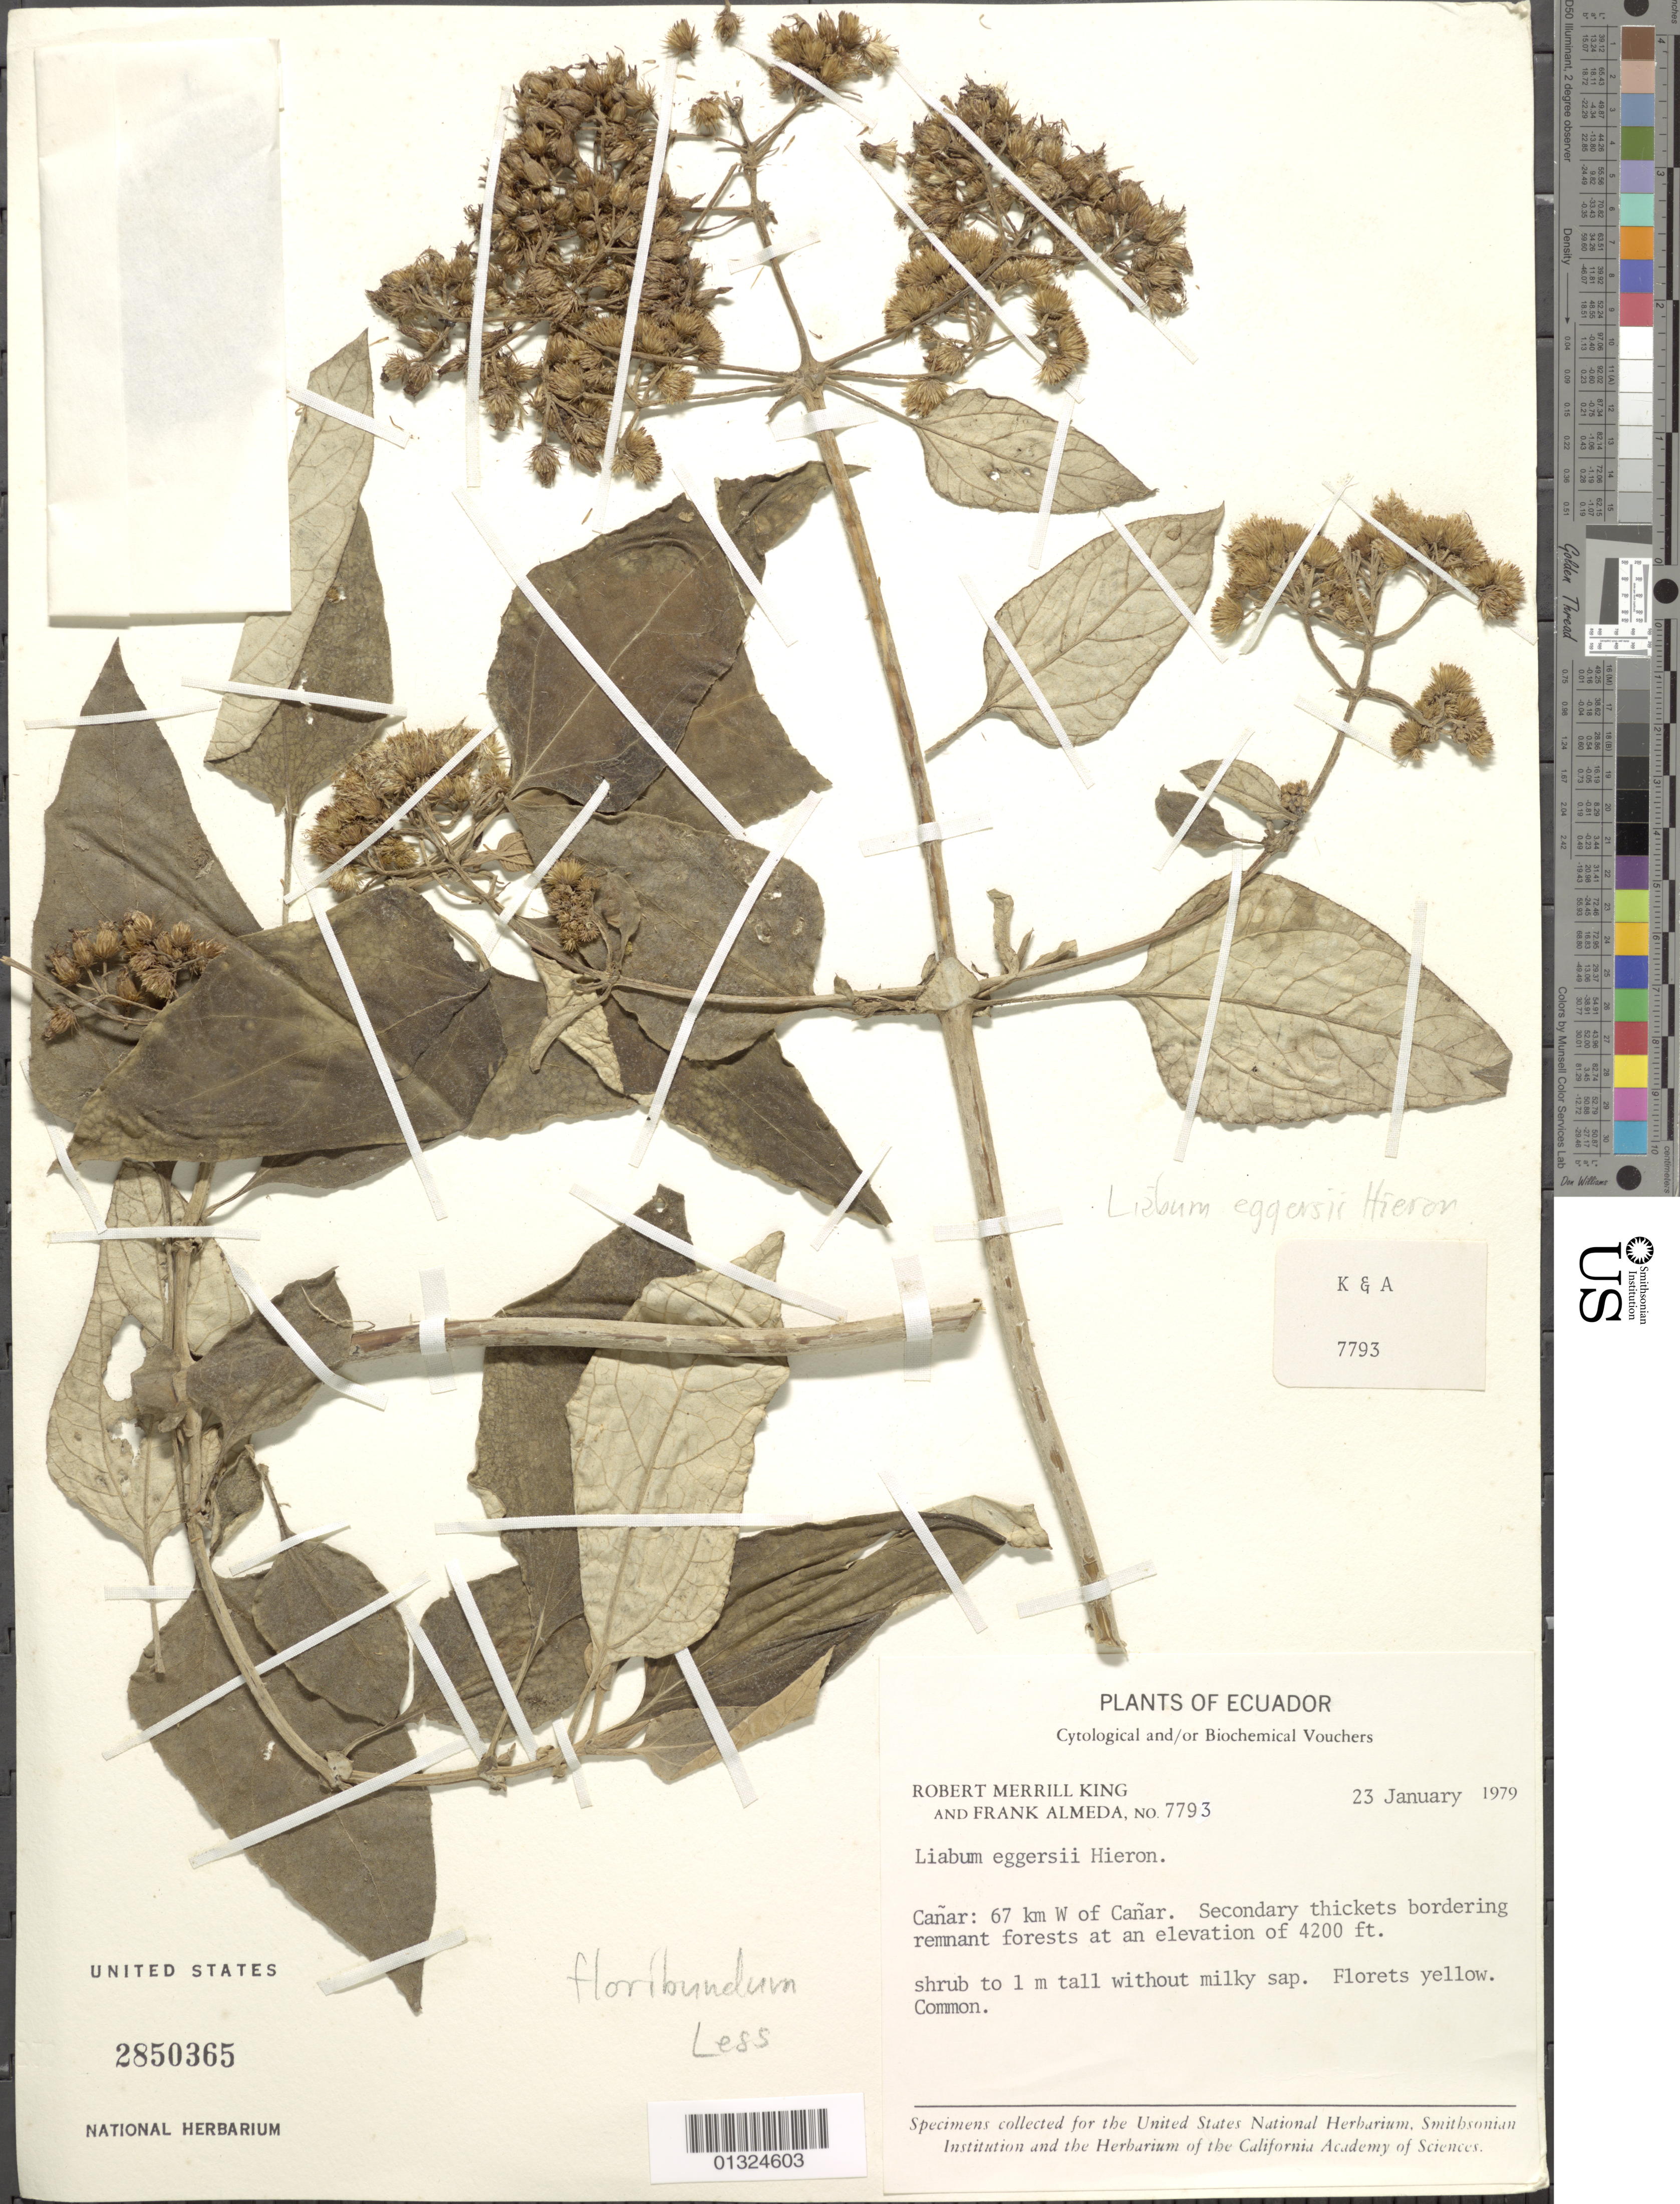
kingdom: Plantae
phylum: Tracheophyta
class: Magnoliopsida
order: Asterales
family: Asteraceae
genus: Liabum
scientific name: Liabum floribundum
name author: Less.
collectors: R. M. King & F. Almeda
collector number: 7793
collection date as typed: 23 January 1979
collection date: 1979-01-23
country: Ecuador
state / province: Cañar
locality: Canar, 78 km W of, off the Interamerican Hwy.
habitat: Secondary thickets bordering remnant forests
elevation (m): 945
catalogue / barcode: US 2850365